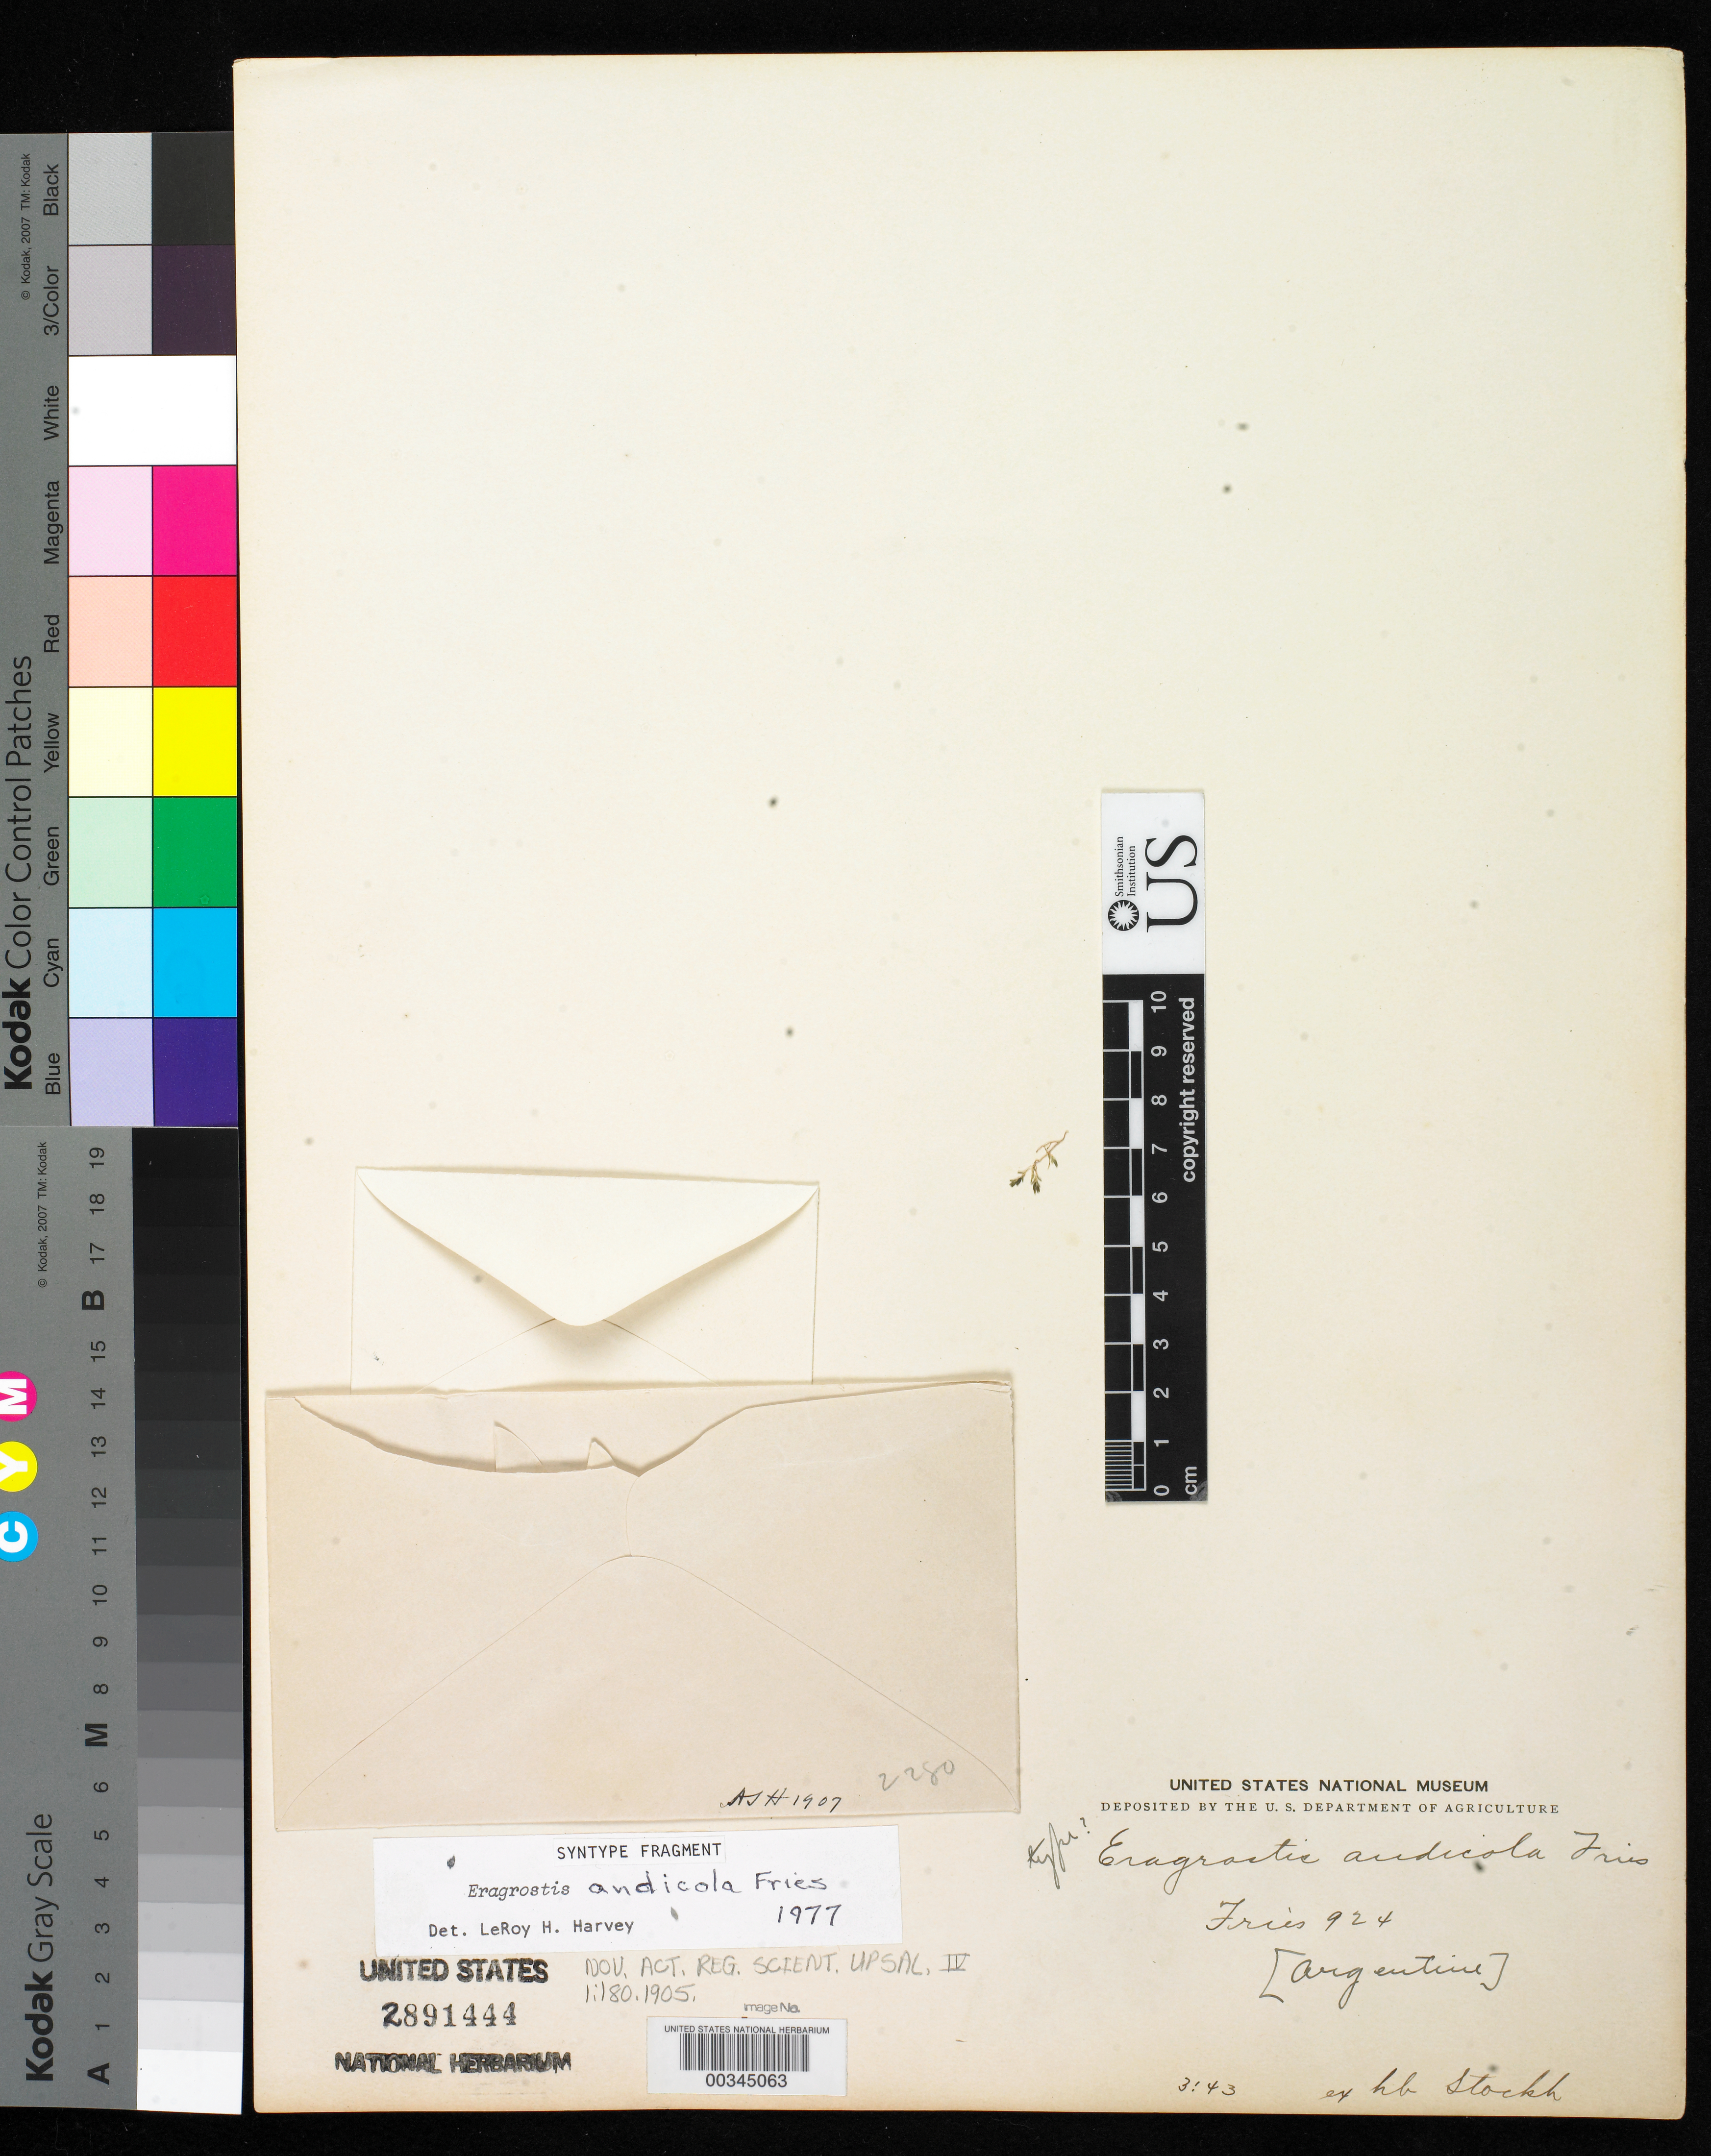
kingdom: Plantae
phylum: Tracheophyta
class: Liliopsida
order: Poales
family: Poaceae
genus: Eragrostis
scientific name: Eragrostis andicola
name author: R.E. Fr.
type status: Type Fragment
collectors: R. E. Fries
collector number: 924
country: Argentina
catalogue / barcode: US 2891444